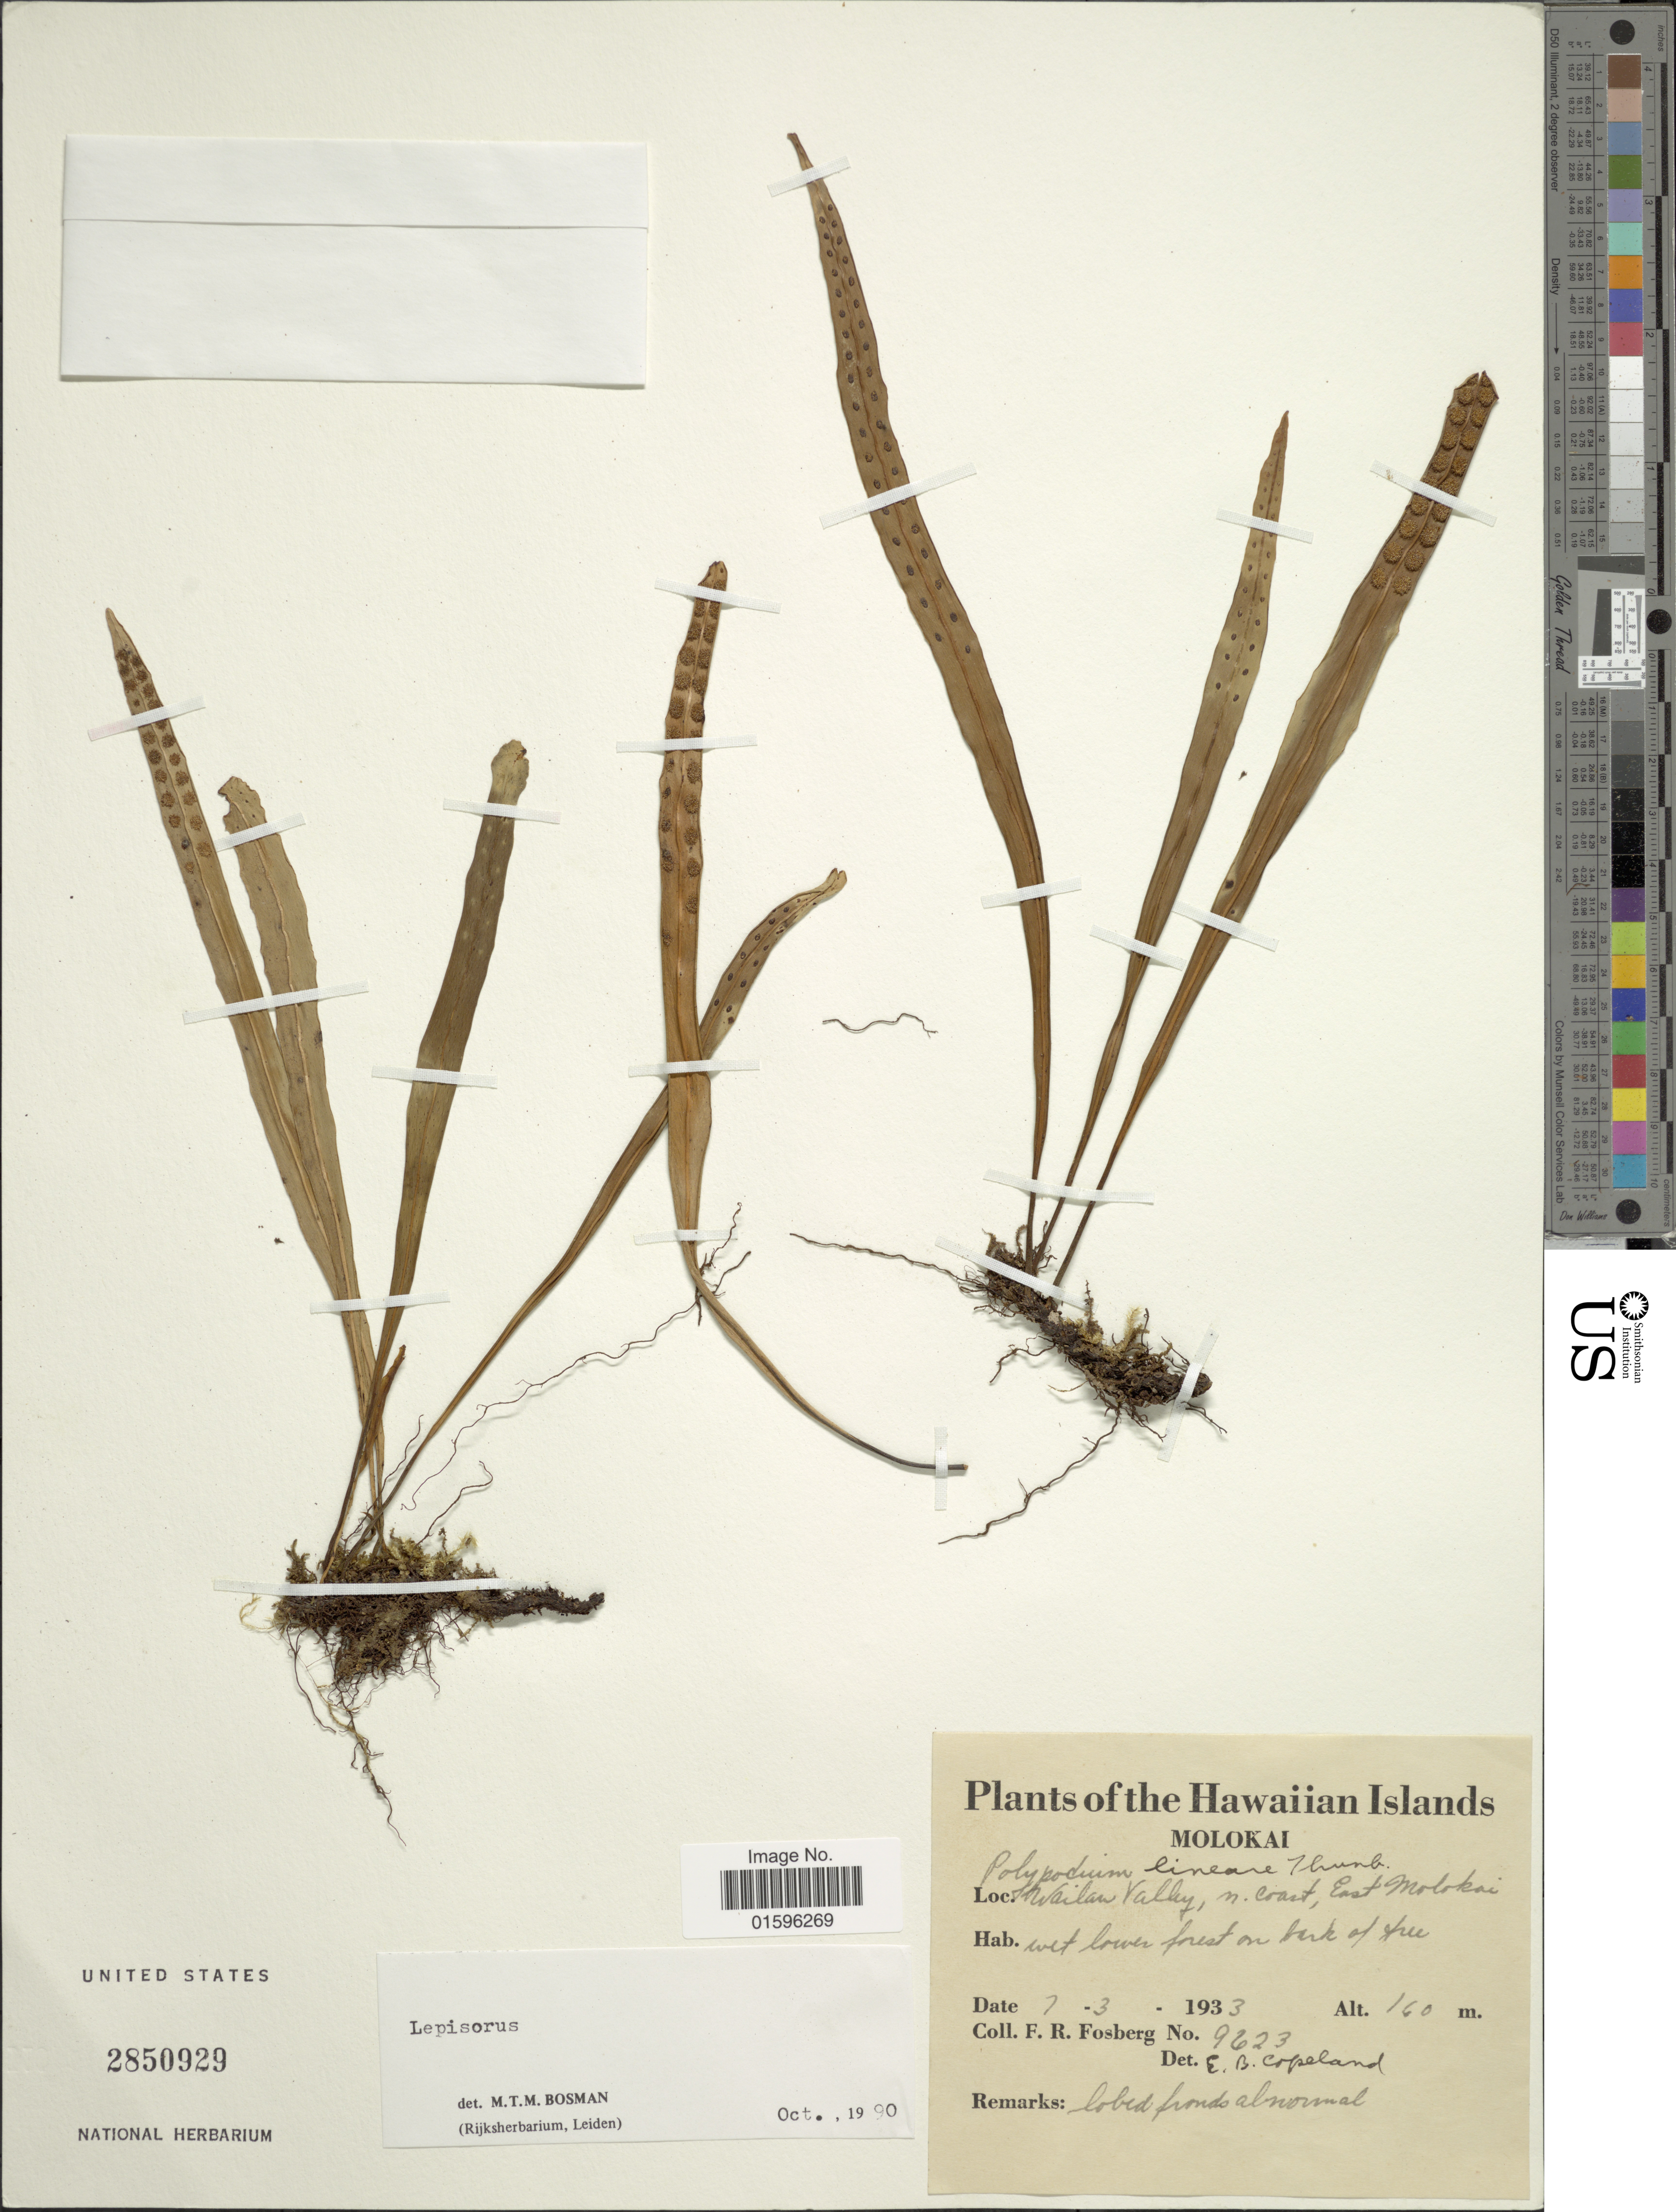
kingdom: Plantae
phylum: Tracheophyta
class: Polypodiopsida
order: Polypodiales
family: Polypodiaceae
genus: Polypodium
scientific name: Polypodium lineare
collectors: F. R. Fosberg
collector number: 9623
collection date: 1933-03-07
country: United States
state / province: Hawaii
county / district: Maui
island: Moloka'i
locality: Hawaiian Valley, n. coast, East Molokai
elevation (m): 160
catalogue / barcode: US 2850929